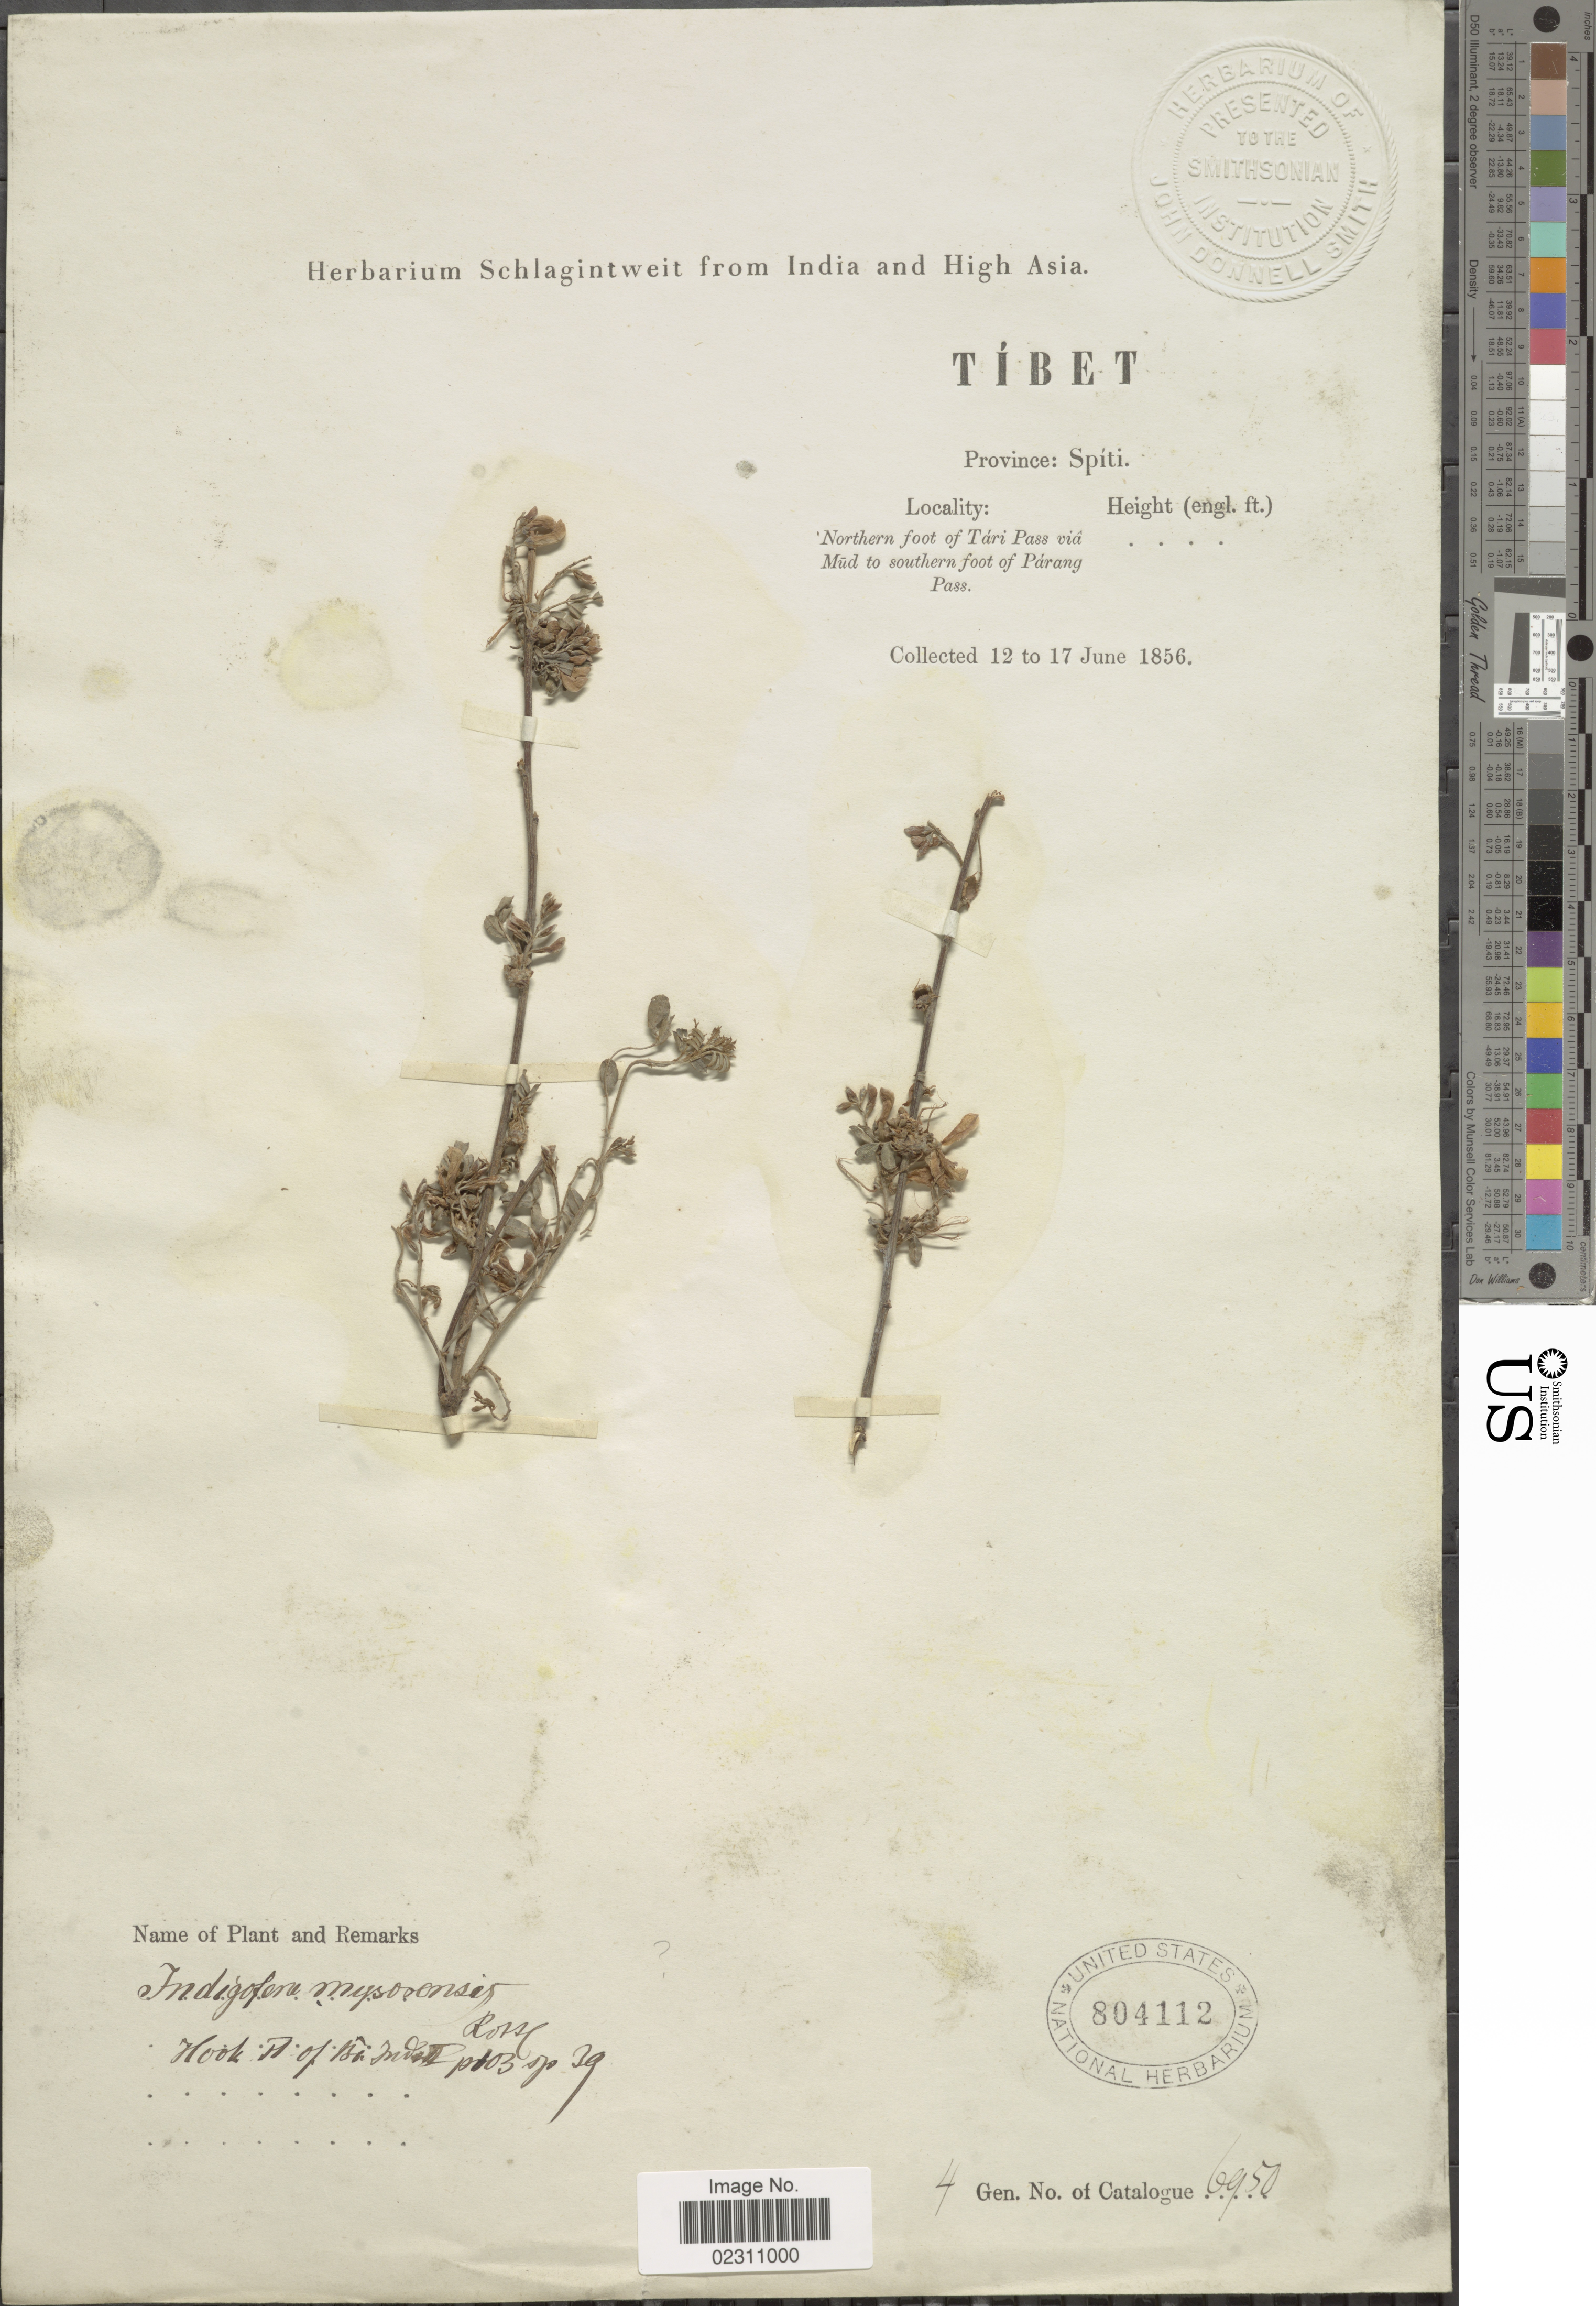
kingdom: Plantae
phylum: Tracheophyta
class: Magnoliopsida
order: Fabales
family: Fabaceae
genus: Indigofera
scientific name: Indigofera mysorensis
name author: Röttler ex DC.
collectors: ex herb. Schlagintweit from India and High Asia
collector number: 6950?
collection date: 1856-06-12/1856-06-17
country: China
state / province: Xizang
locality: Tibet, province Spiti, northern foot of Tari Pass via Mud to southern foot of Parang Pass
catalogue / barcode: US 804112